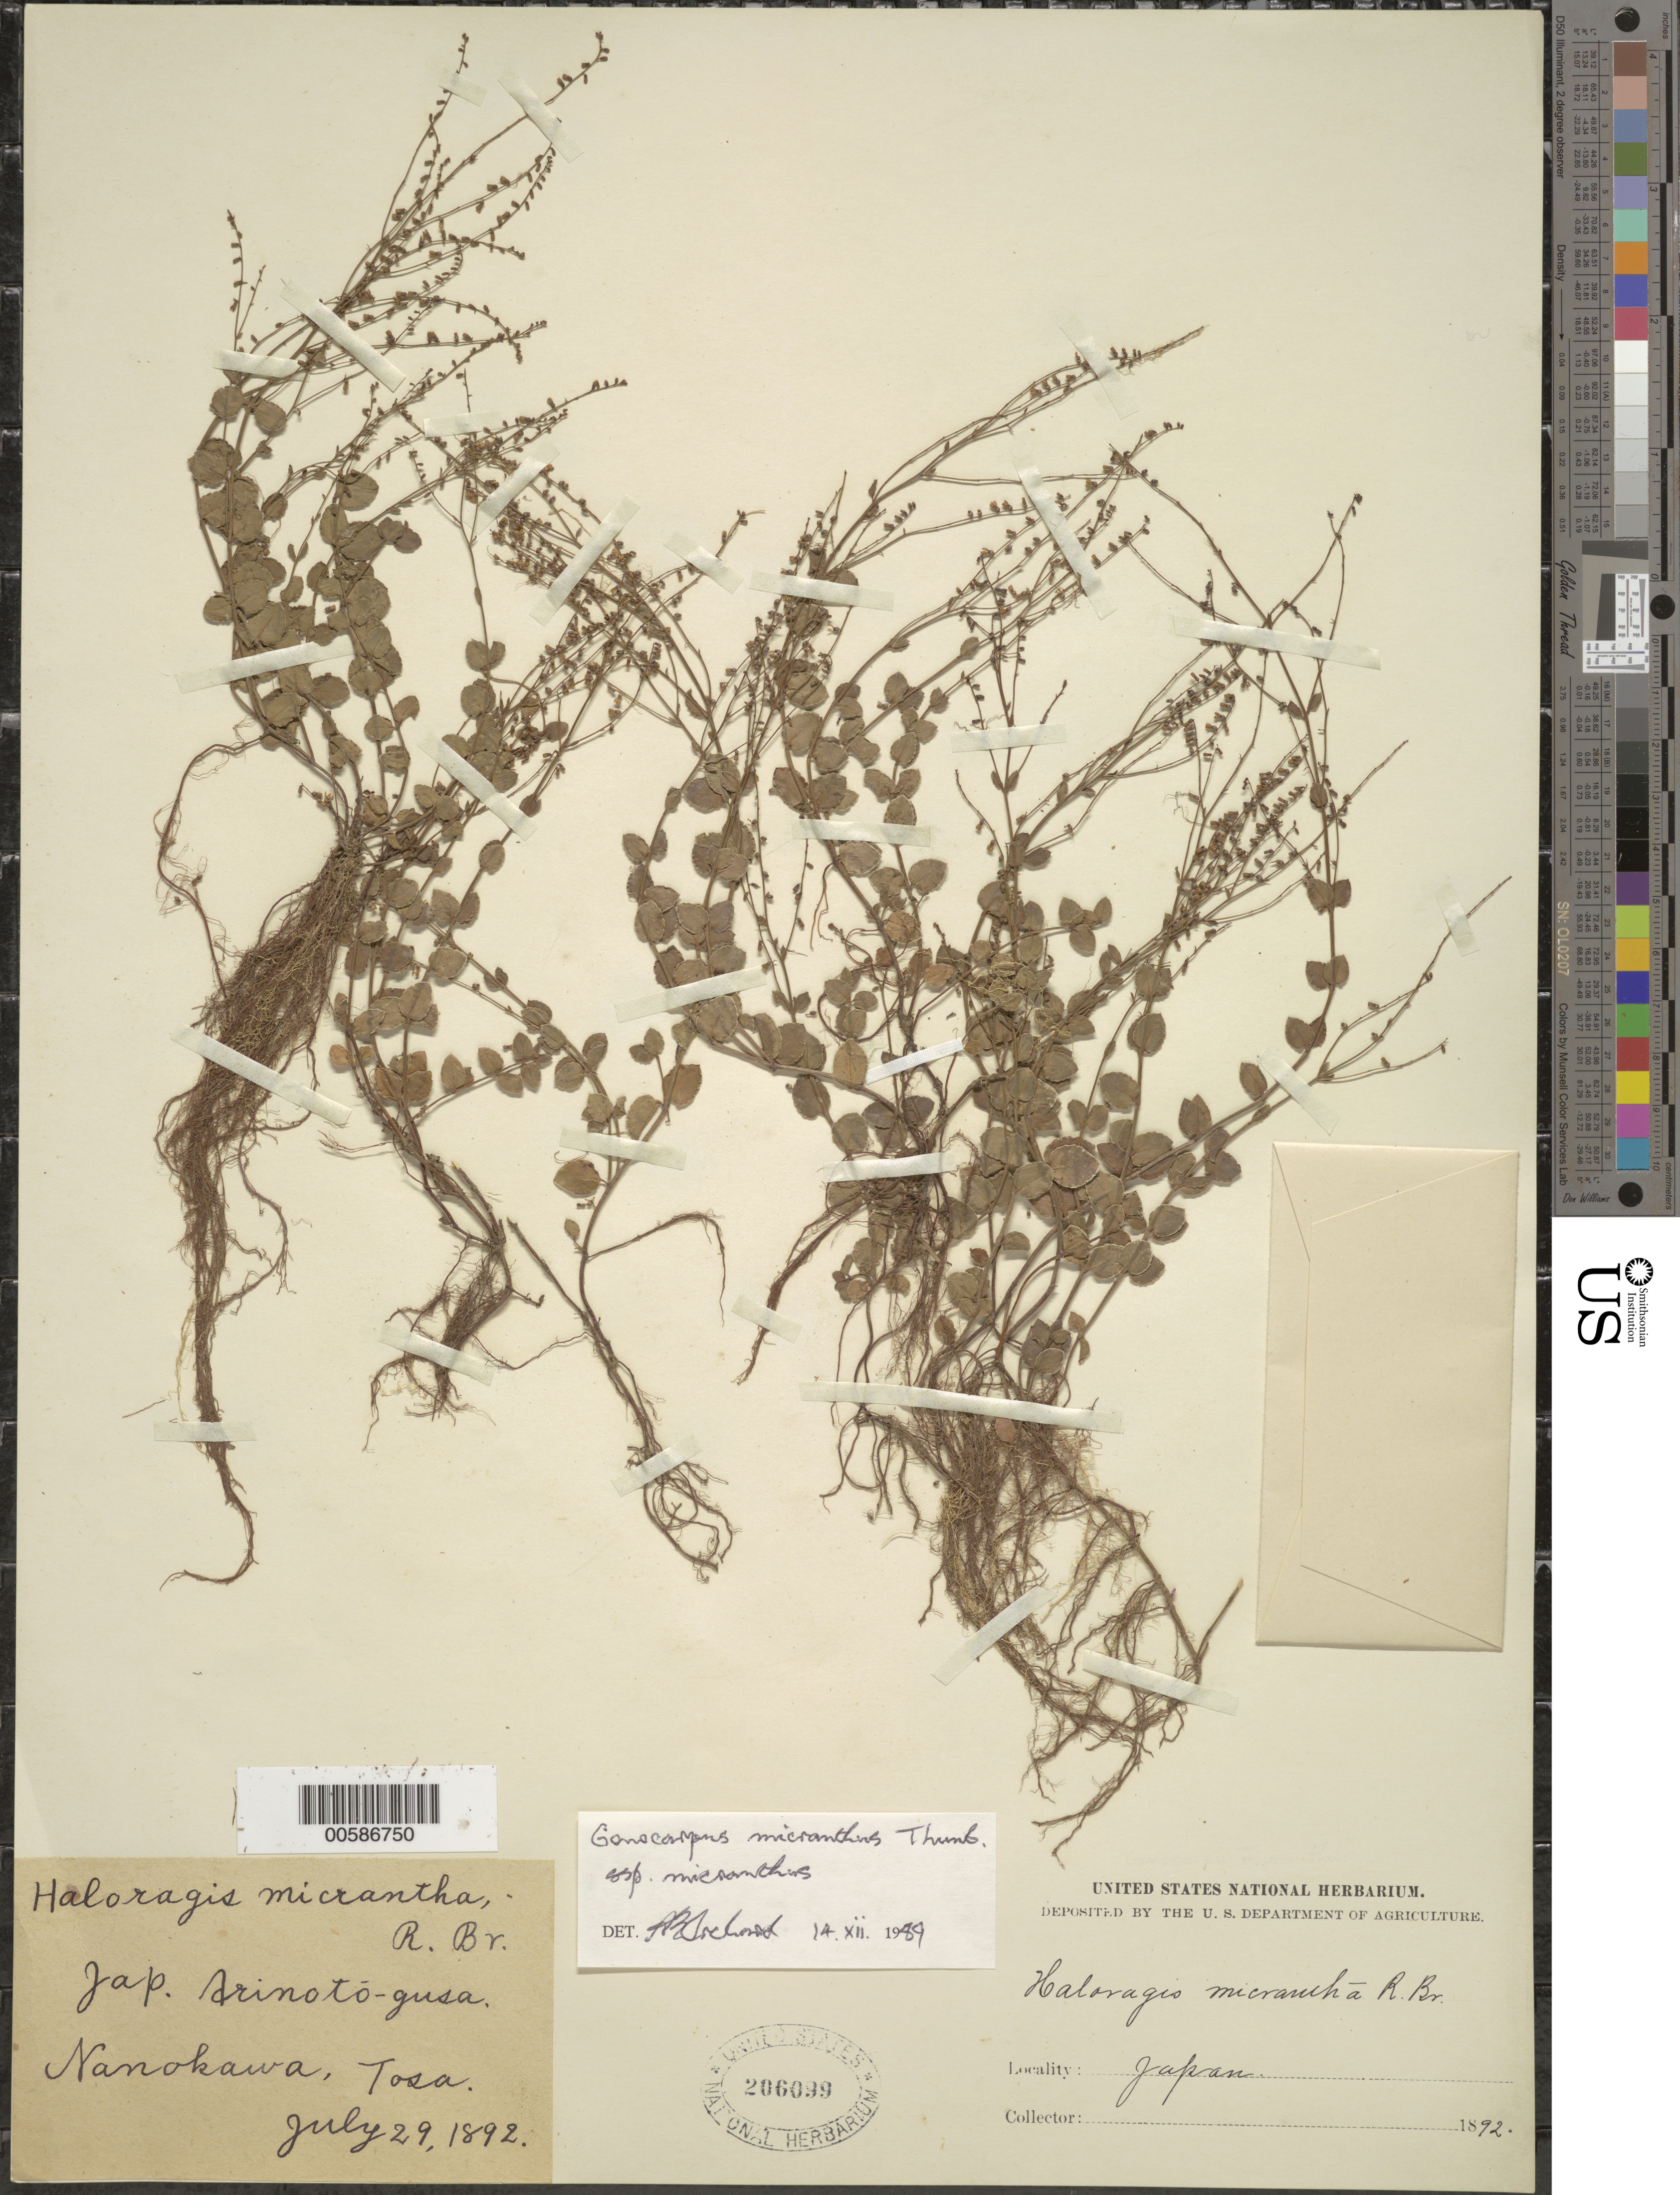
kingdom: Plantae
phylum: Tracheophyta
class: Magnoliopsida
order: Saxifragales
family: Haloragaceae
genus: Gonocarpus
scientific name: Gonocarpus micranthus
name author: Thunb.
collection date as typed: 29 Jul 1892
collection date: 1892-07-29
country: Japan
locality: Arinoto-gusa, Nanokawa, Tosa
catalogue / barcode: US 206099